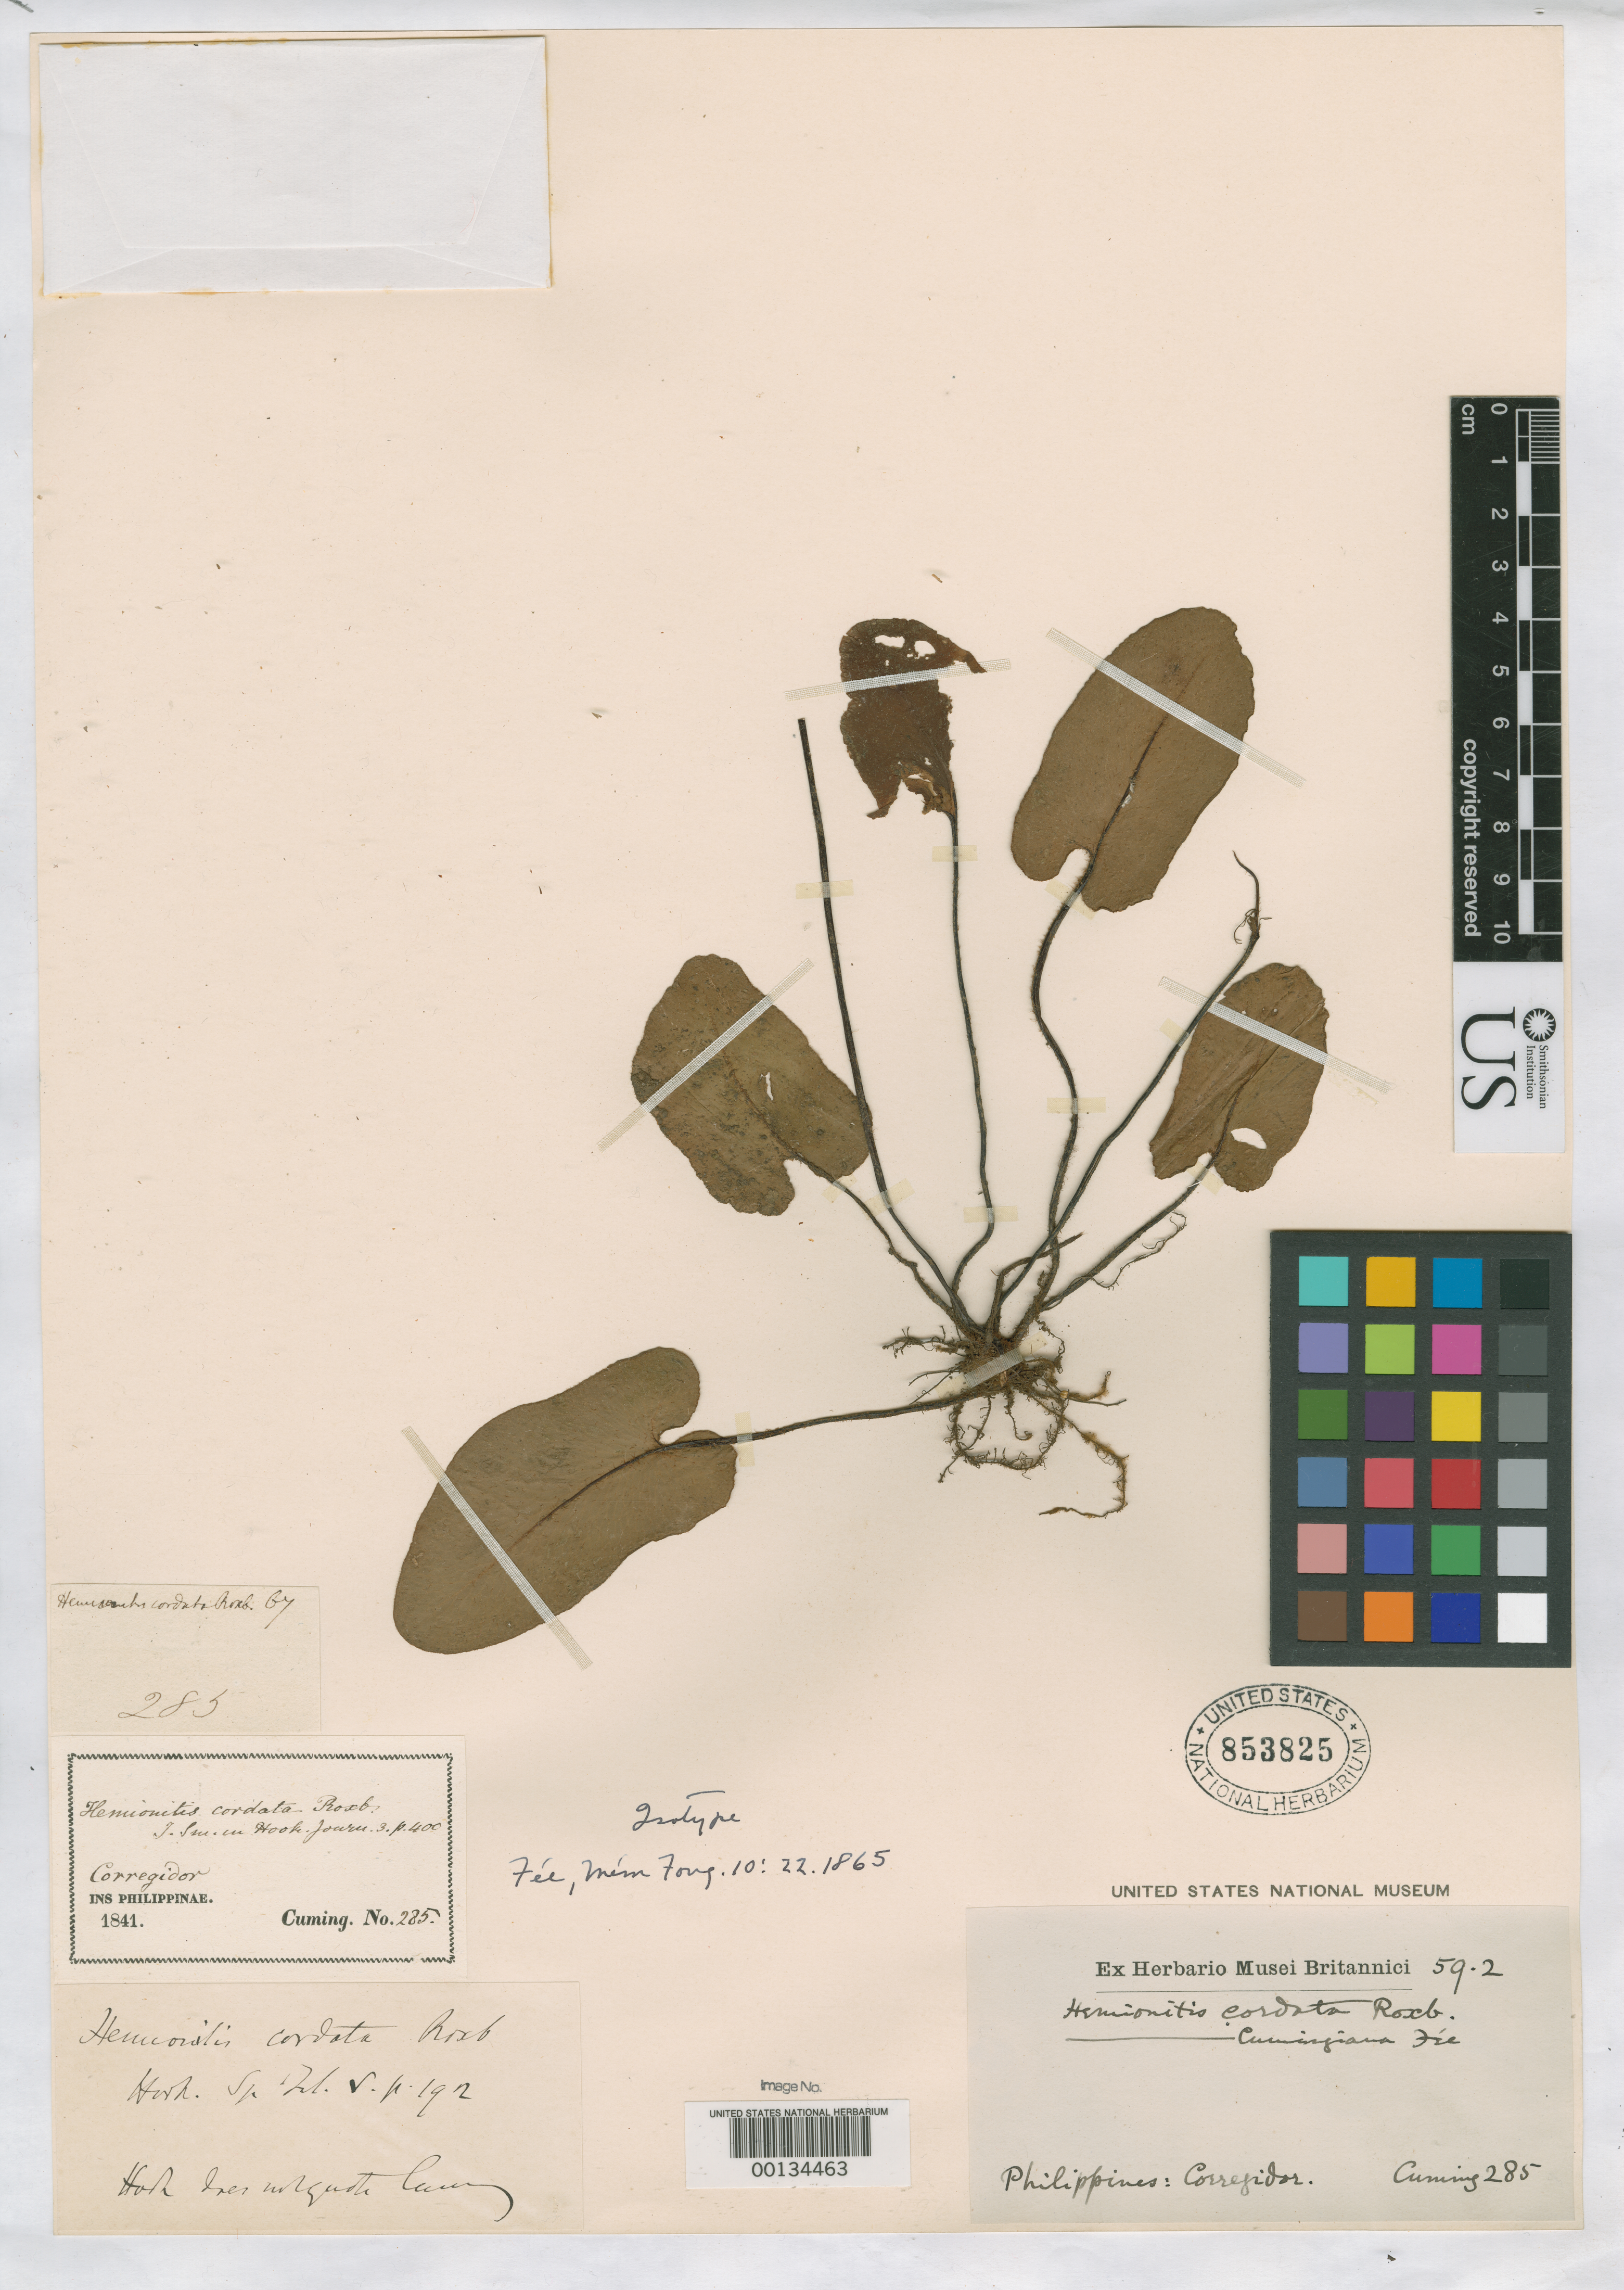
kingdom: Plantae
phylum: Tracheophyta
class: Polypodiopsida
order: Polypodiales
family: Pteridaceae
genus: Hemionitis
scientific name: Hemionitis cumingiana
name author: Fée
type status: Type Collection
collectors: H. Cuming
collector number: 285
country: Philippines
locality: Correjidor.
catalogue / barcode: US 853825